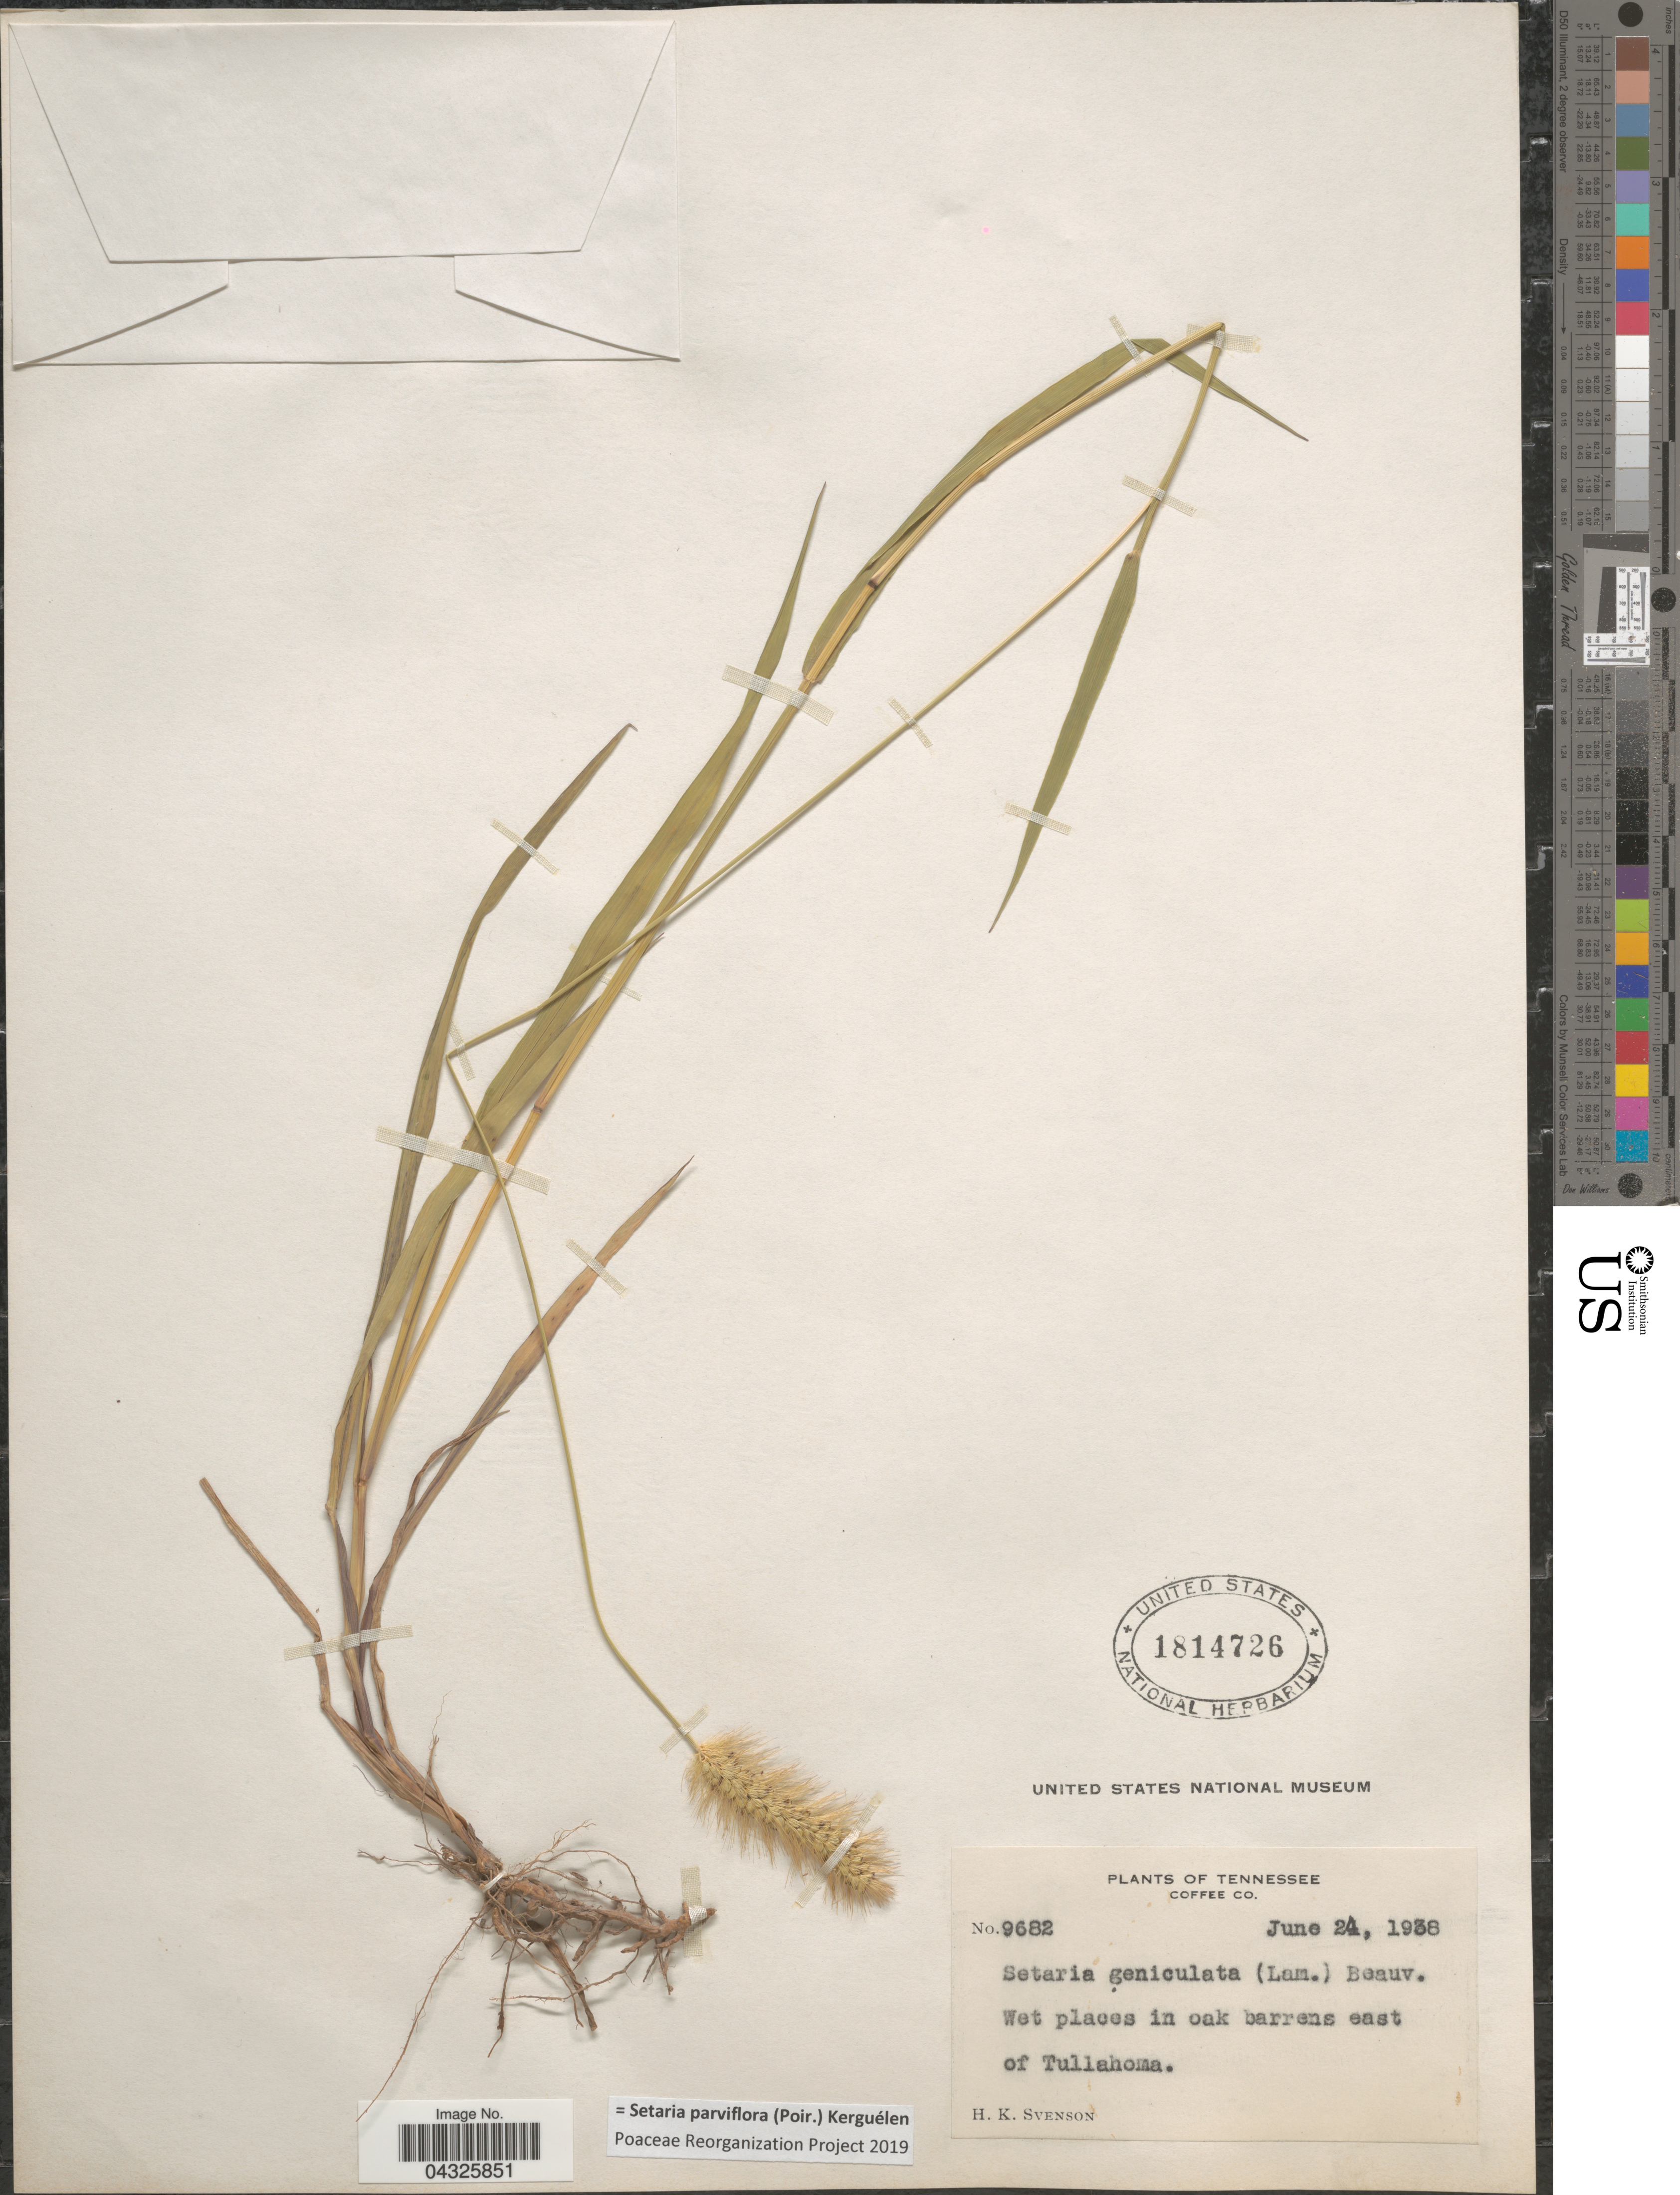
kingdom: Plantae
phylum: Tracheophyta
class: Liliopsida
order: Poales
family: Poaceae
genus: Setaria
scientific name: Setaria parviflora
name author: (Poir.) Kerguélen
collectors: H. K. Svenson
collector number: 9682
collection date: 1938-06-24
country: United States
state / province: Tennessee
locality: Coffee Co. Wet places in oak barrens east of Tullahoma.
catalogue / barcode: US 1814726